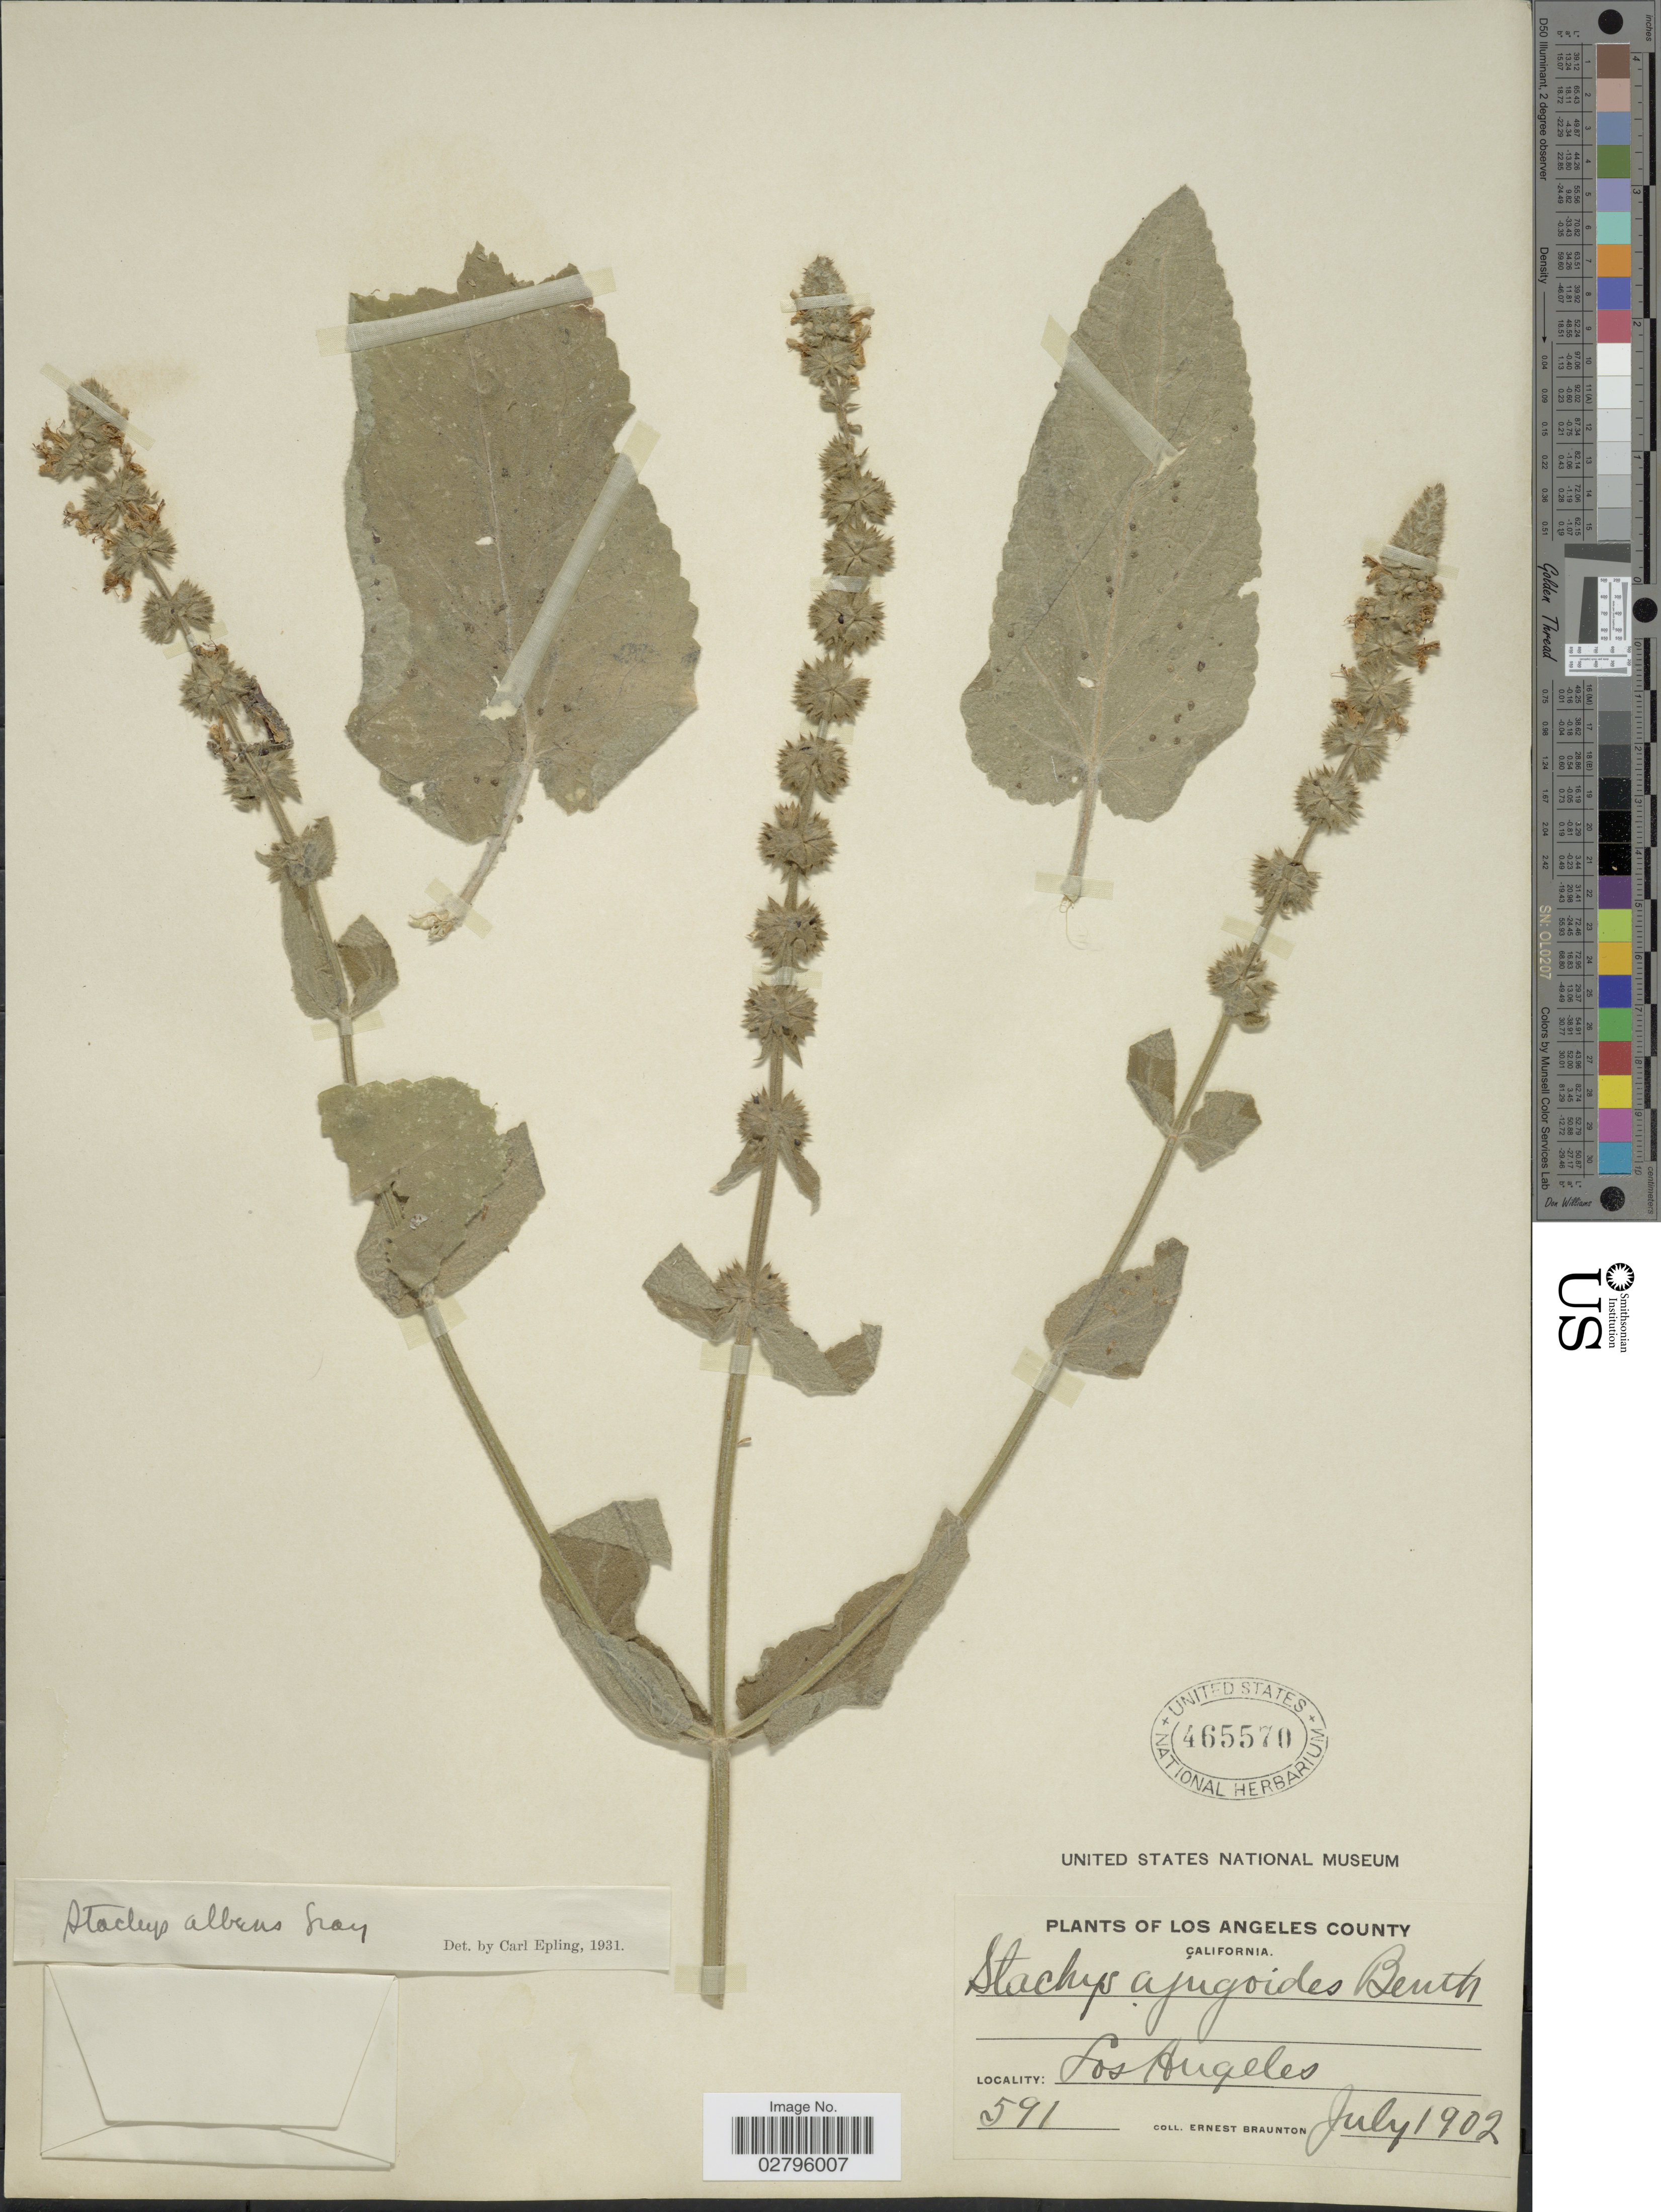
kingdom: Plantae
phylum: Tracheophyta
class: Magnoliopsida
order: Lamiales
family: Lamiaceae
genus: Stachys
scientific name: Stachys albens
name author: A. Gray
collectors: E. Braunton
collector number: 591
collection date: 1902-07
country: United States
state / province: California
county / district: Los Angeles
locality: Los Angeles County, Los Angeles.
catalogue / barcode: US 465570